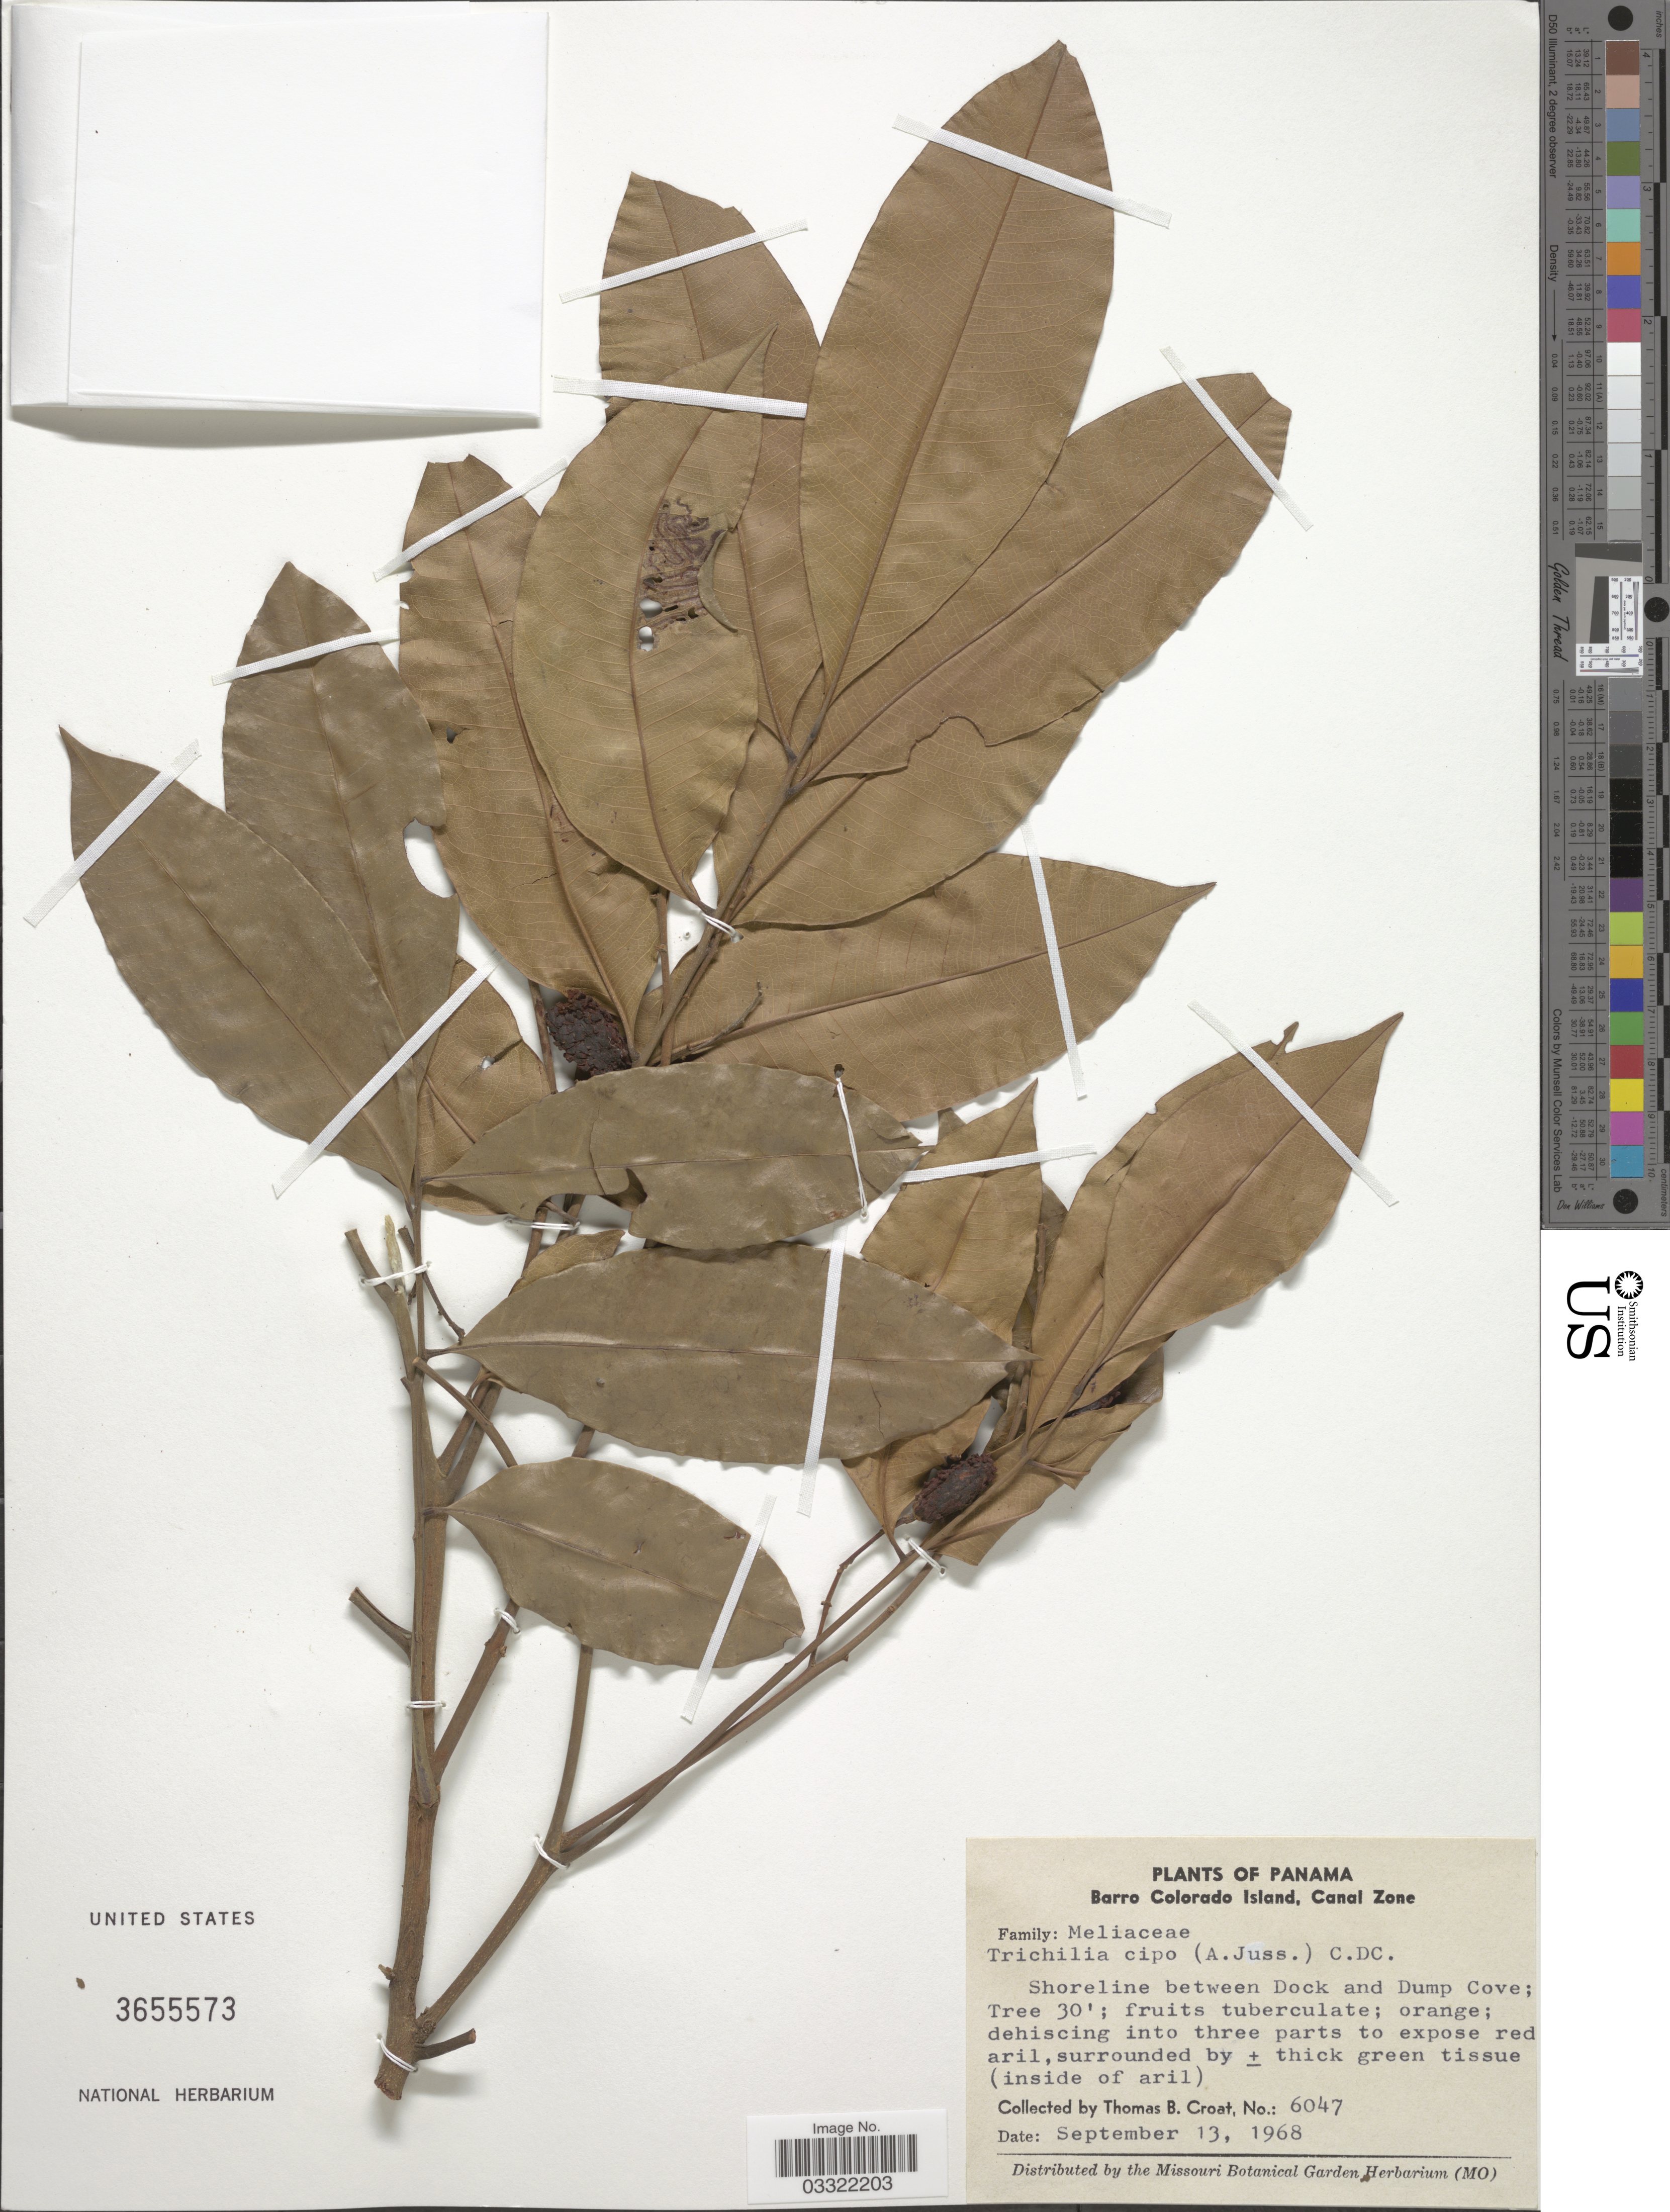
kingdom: Plantae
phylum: Tracheophyta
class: Magnoliopsida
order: Sapindales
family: Meliaceae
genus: Trichilia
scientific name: Trichilia cipo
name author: (A. Juss.) C. DC.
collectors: T. B. Croat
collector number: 6047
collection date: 1968-09-13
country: Panama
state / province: Panamá Oeste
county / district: Canal Zone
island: Barro Colorado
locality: Barro Colorado Island, Canal Zone. Shoreline between Dock and Dump Cove.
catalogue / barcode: US 3655573